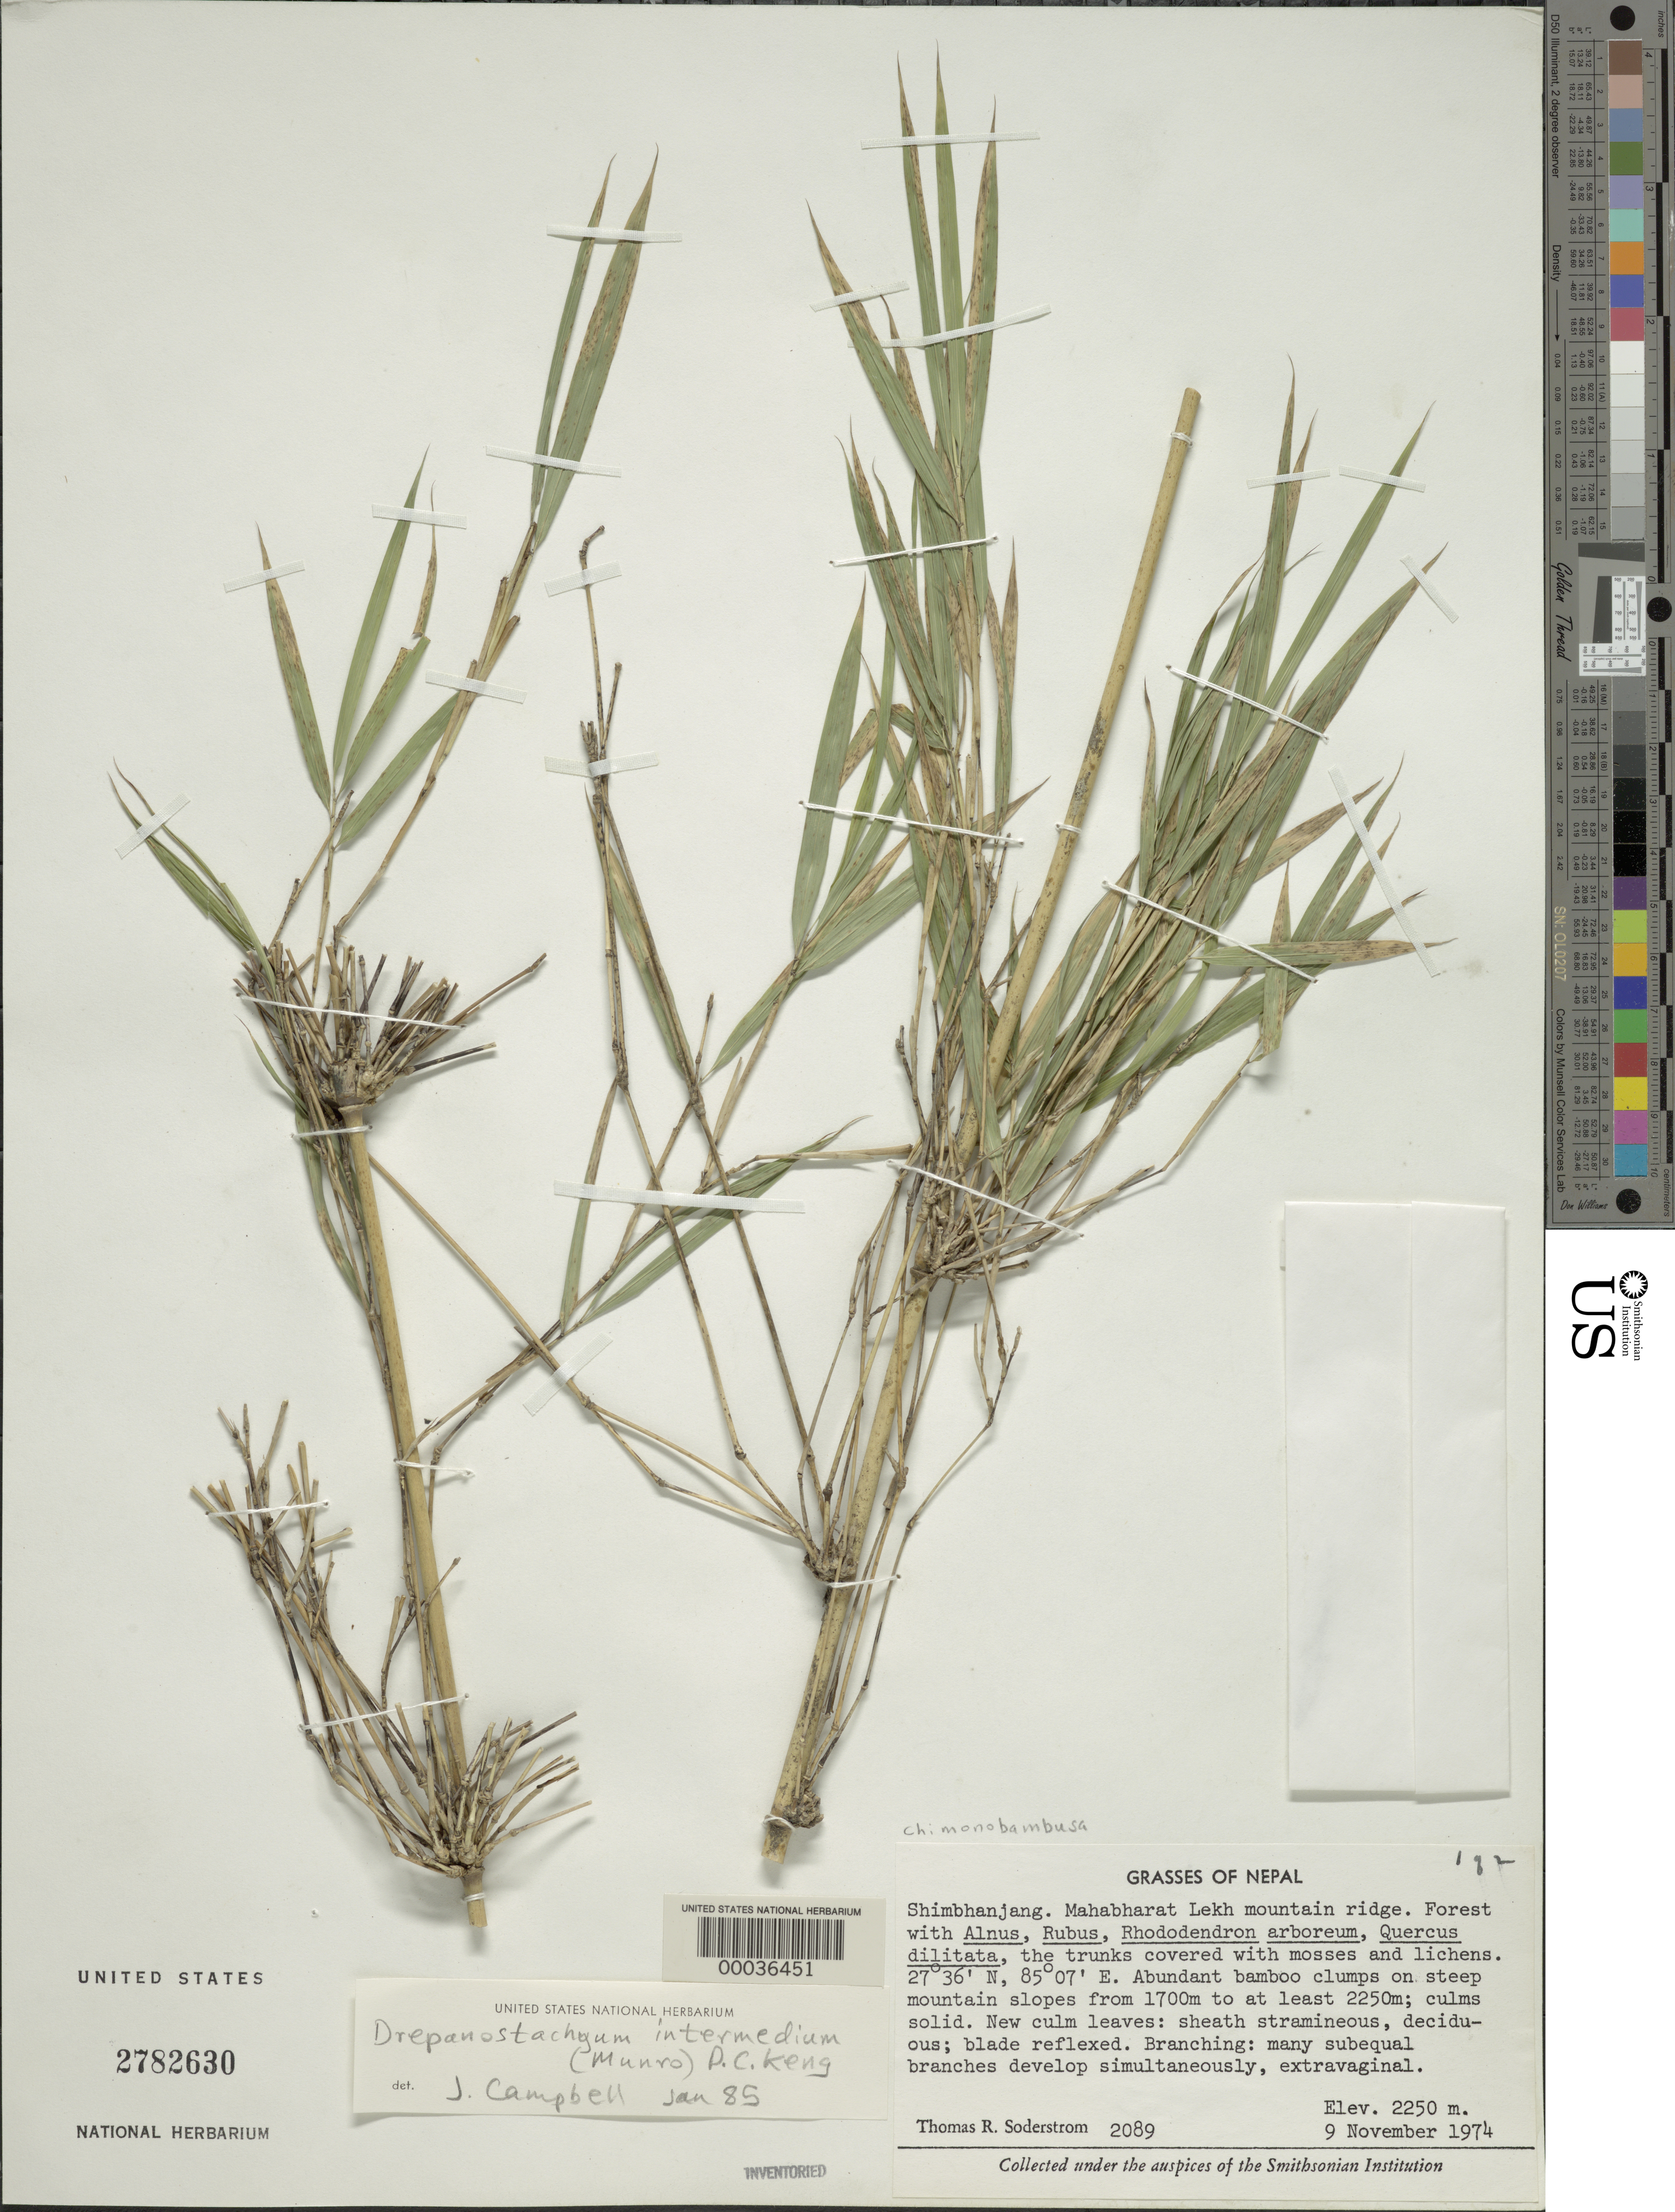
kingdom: Plantae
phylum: Tracheophyta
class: Liliopsida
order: Poales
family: Poaceae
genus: Drepanostachyum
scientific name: Drepanostachyum intermedium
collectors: T. R. Soderstrom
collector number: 2089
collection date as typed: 09 Nov 1974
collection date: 1974-11-09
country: Nepal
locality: Shimbhanjang, mahabharat lekh mountain ridge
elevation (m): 2250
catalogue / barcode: US 2782630